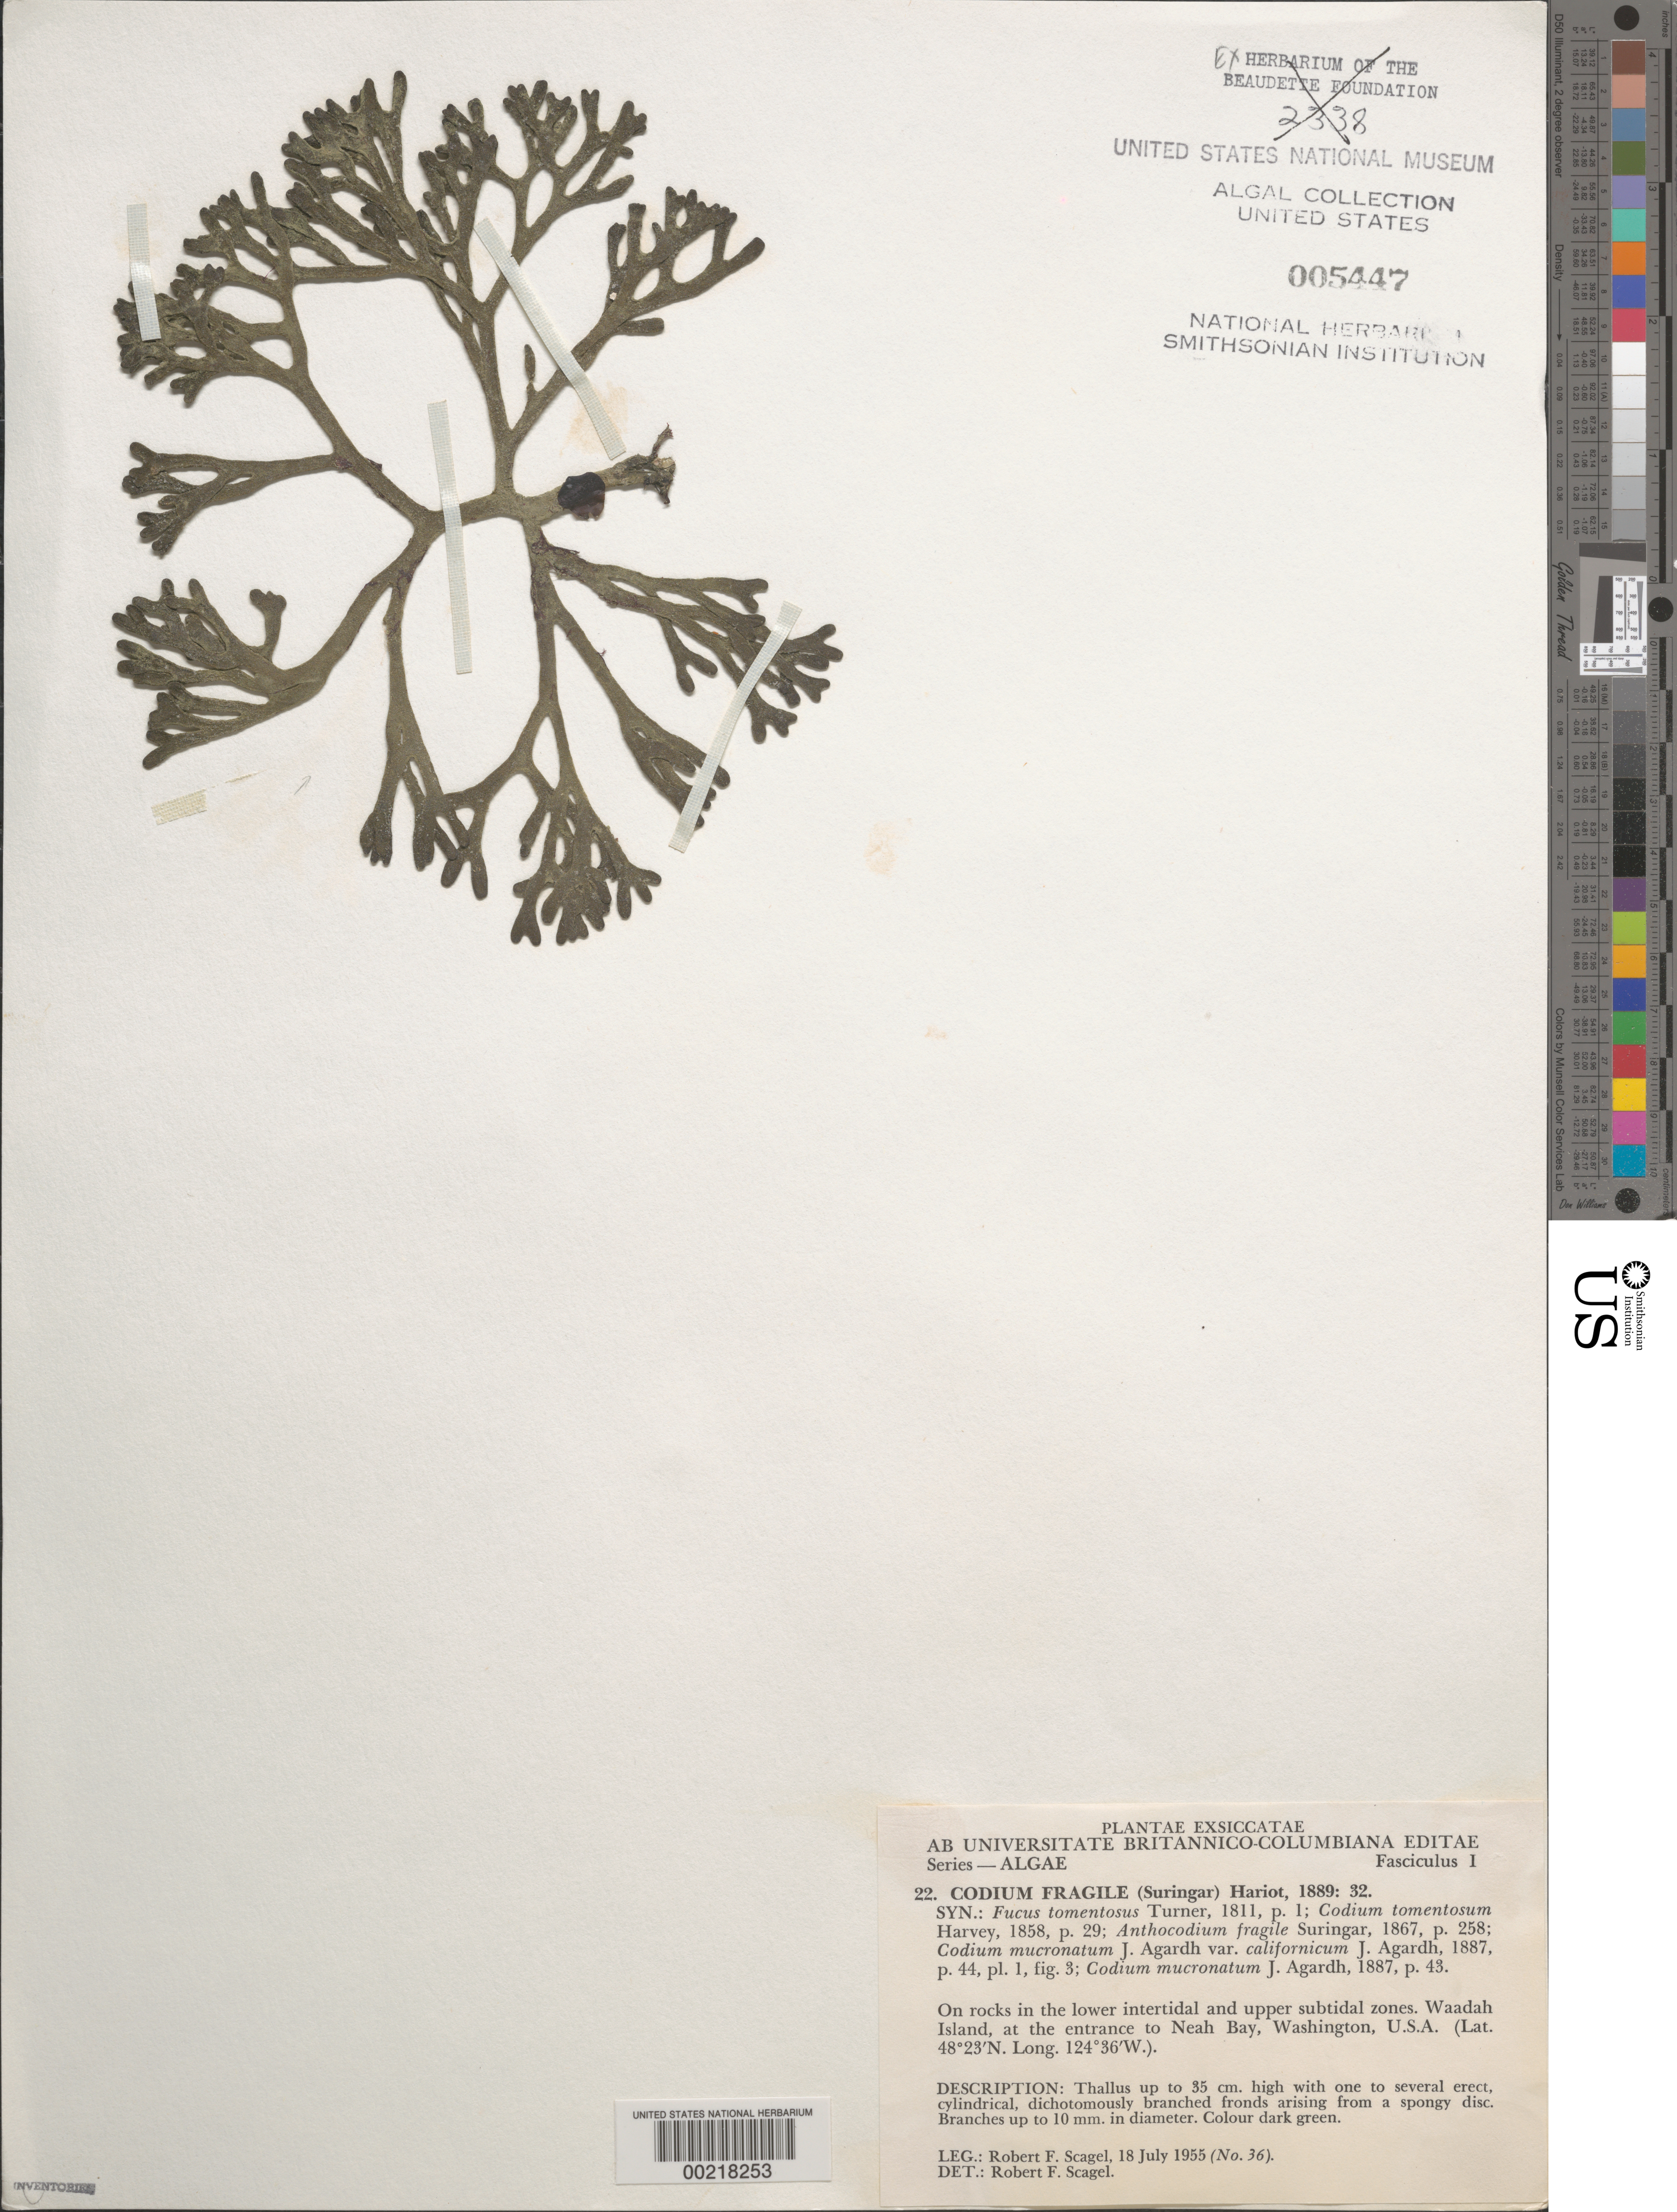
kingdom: Plantae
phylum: Chlorophyta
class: Ulvophyceae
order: Bryopsidales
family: Codiaceae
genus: Codium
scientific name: Codium fragile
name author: (Suringar) P. Hariot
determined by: Scagel, R. F.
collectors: R. F. Scagel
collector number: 36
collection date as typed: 18 Jul 1955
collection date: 1955-07-18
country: United States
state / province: Washington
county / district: Clallam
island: Waadah Island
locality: Neah Bay entrance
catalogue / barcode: US 5447